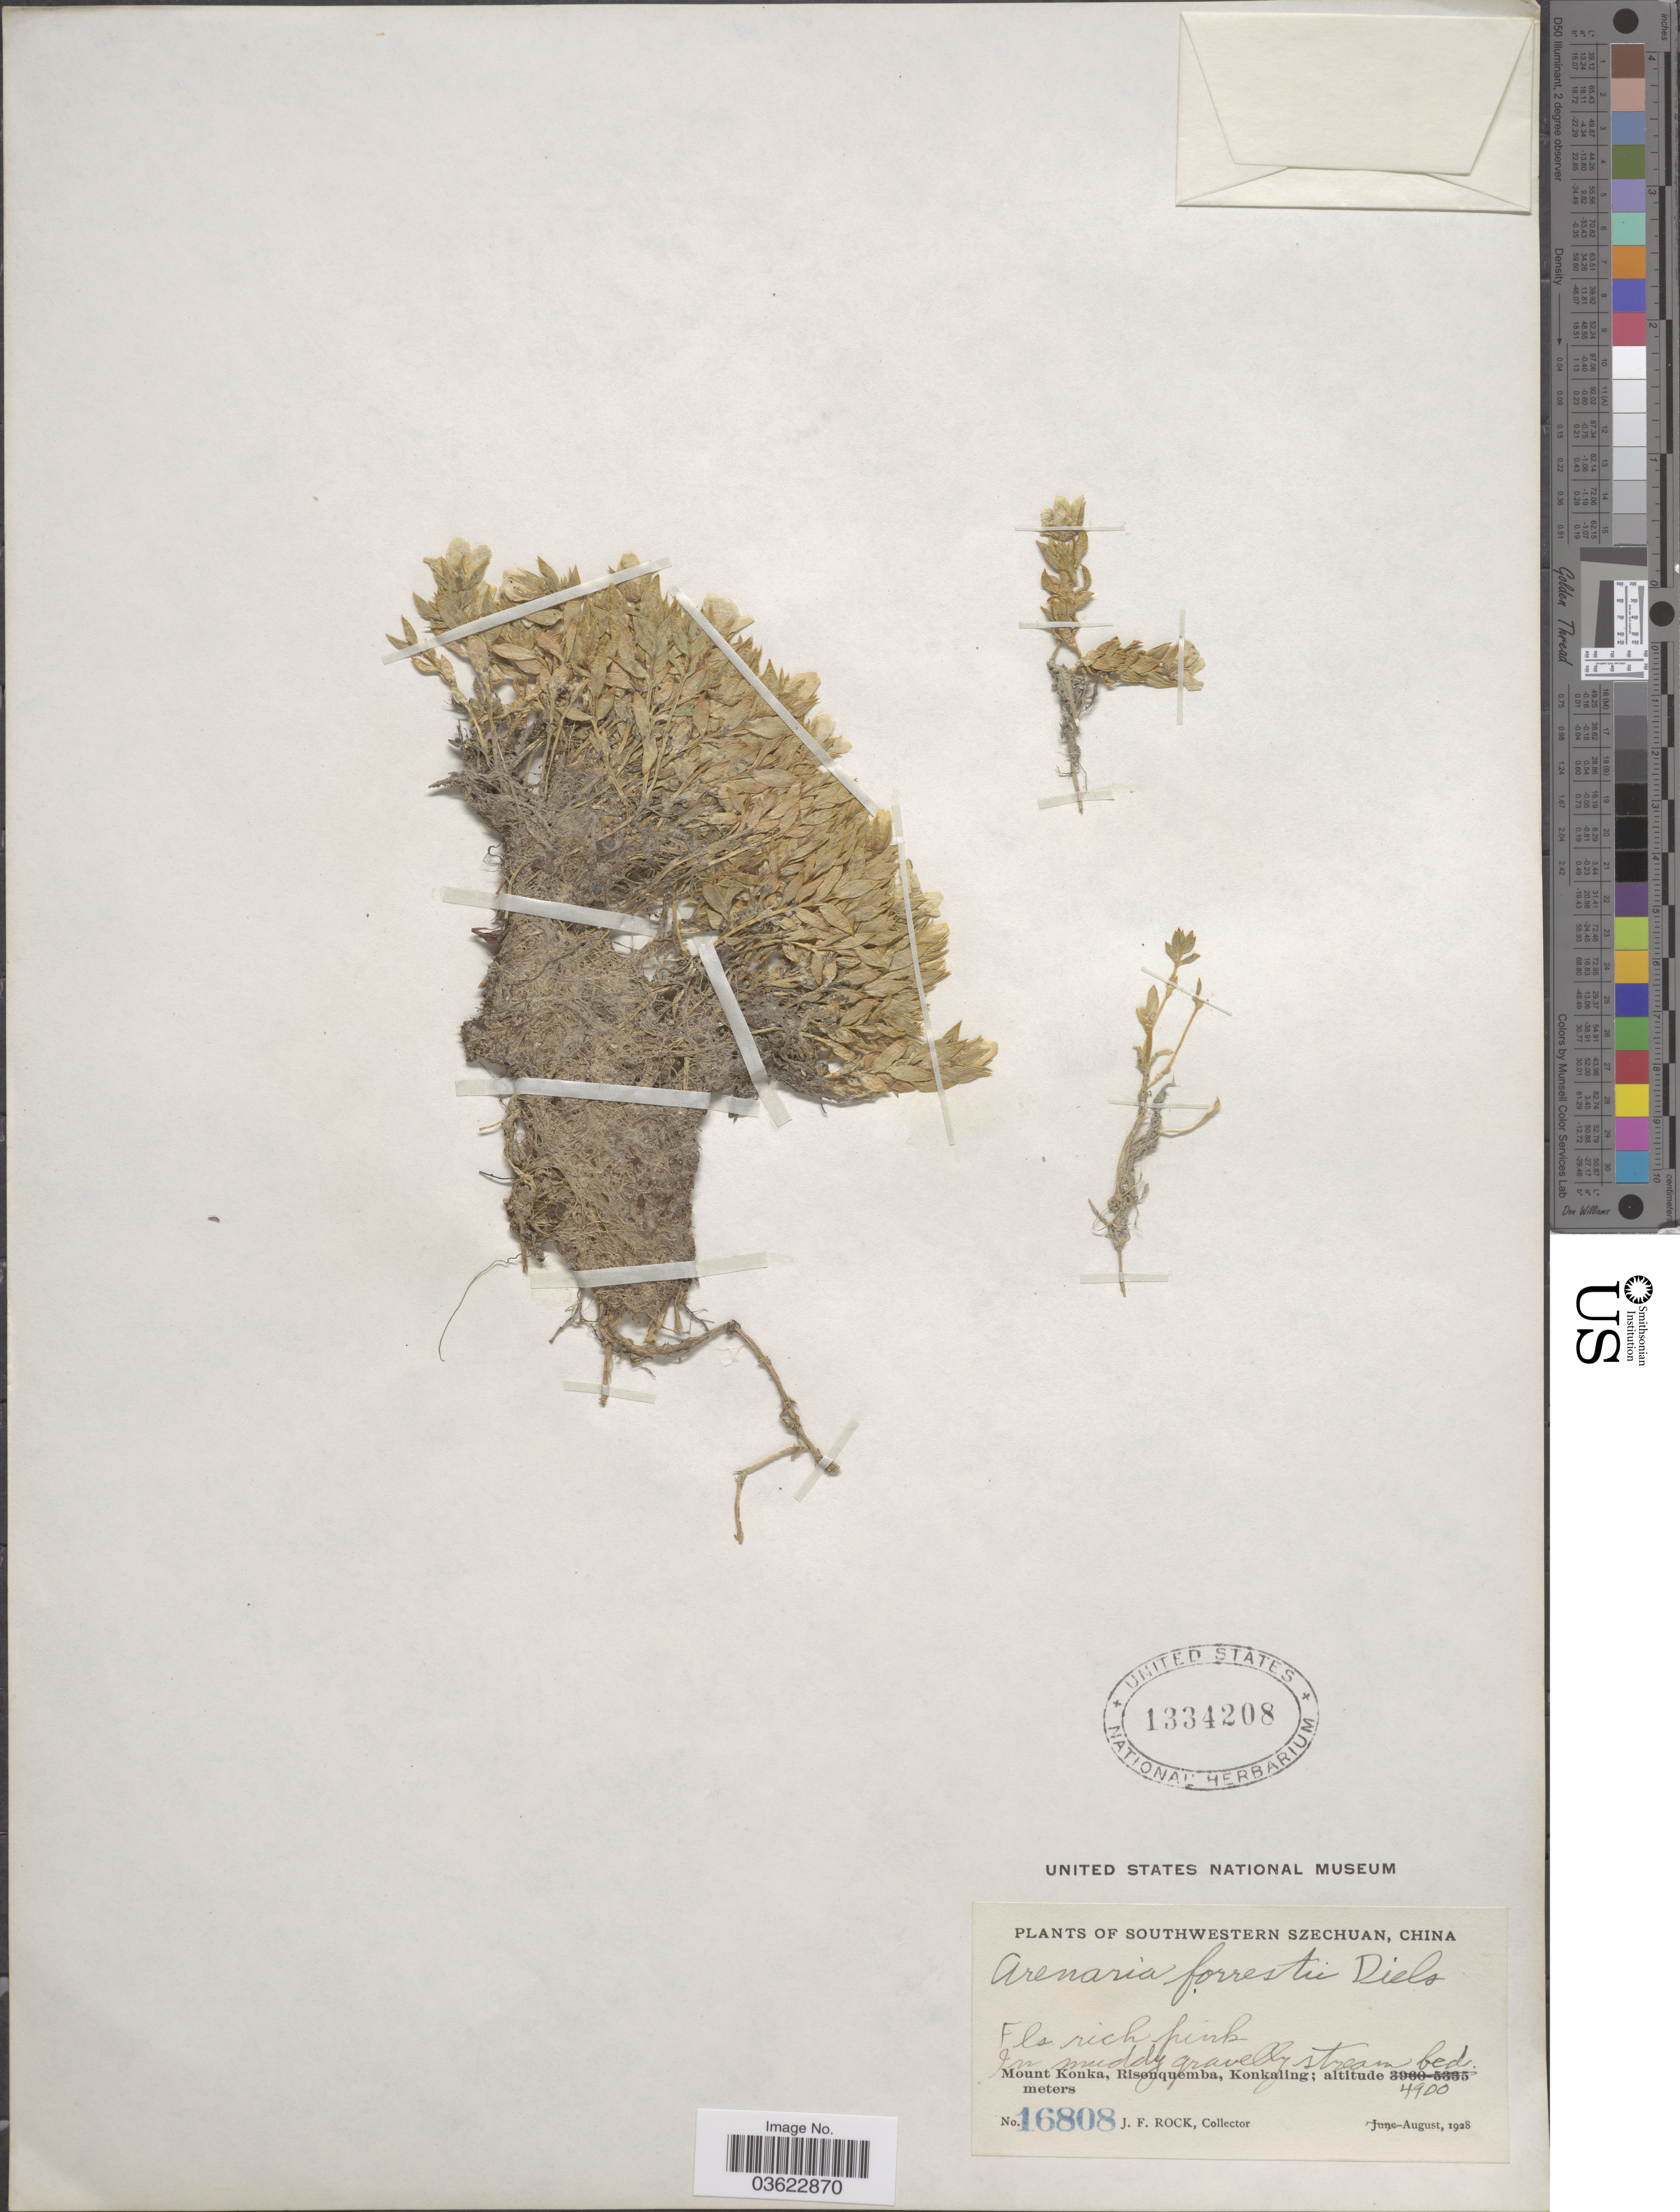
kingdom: Plantae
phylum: Tracheophyta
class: Magnoliopsida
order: Caryophyllales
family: Caryophyllaceae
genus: Shivparvatia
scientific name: Shivparvatia forrestii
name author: (Diels) Rabeler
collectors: J. Rock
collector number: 16808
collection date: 1928-08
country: China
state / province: Sichuan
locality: Southwestern Szechuan. Mount Konka, Risonquemba, Konkaling.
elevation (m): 4900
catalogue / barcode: US 1334208